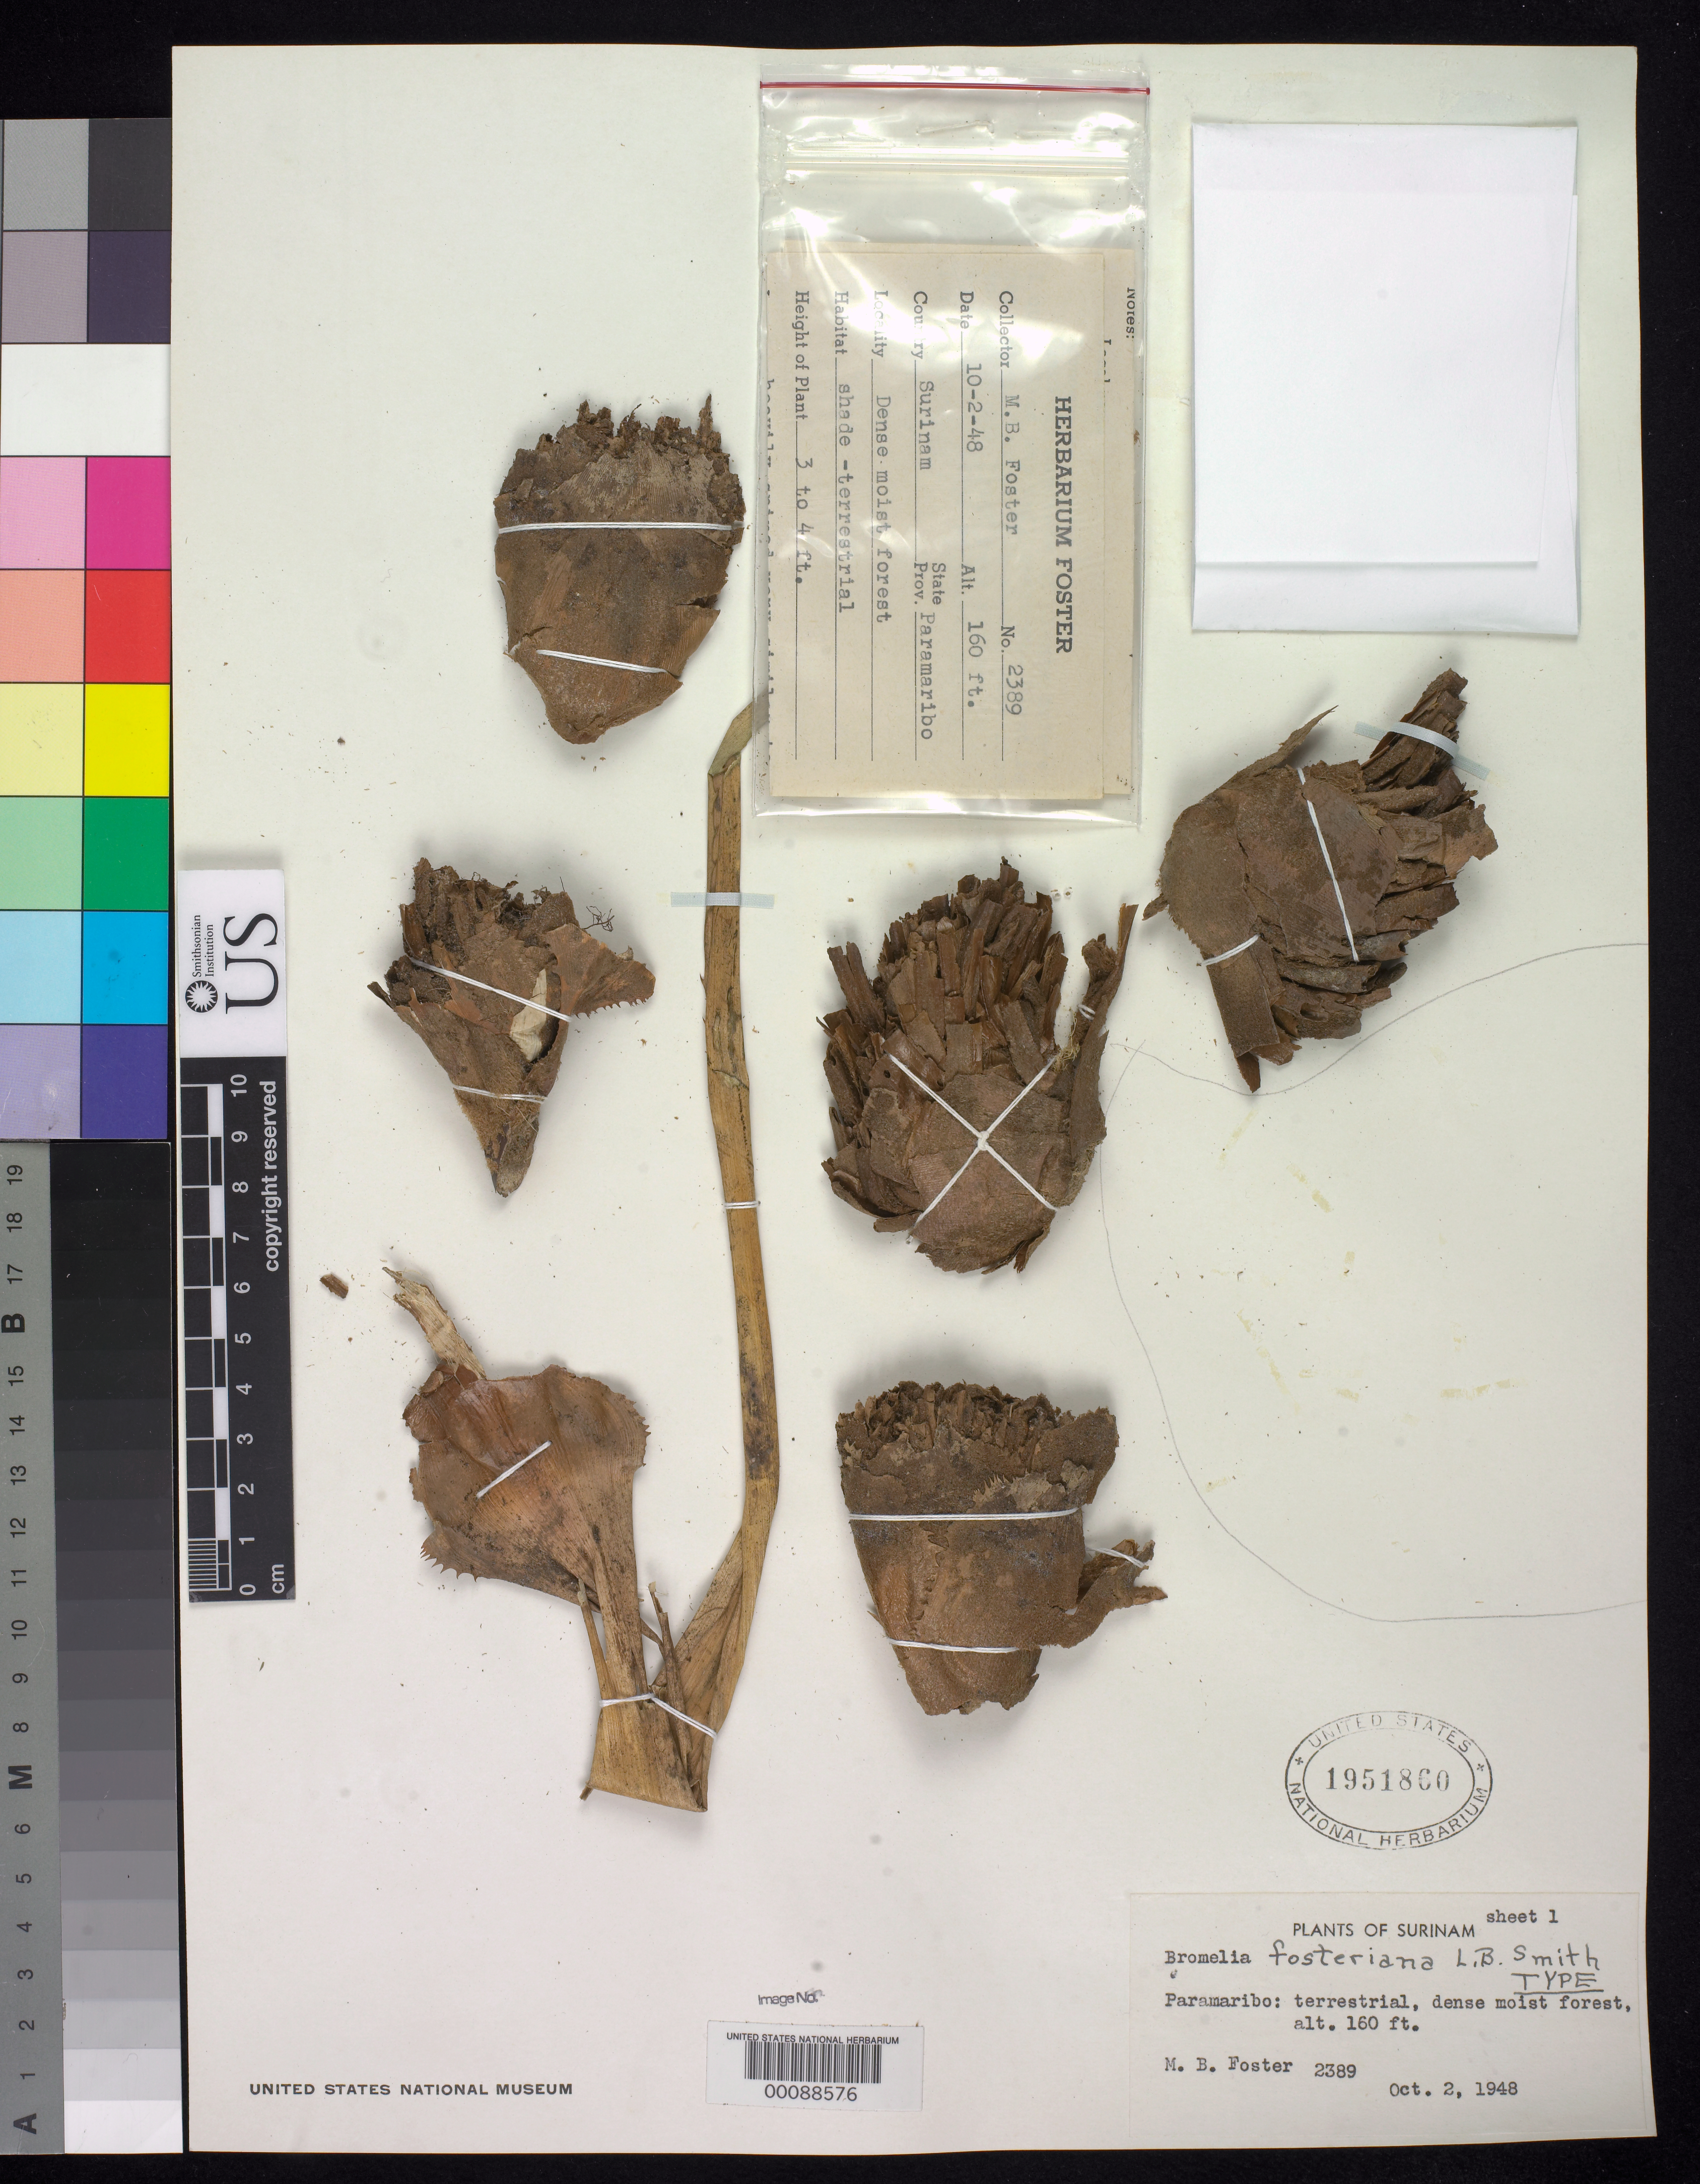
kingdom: Plantae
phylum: Tracheophyta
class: Liliopsida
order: Poales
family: Bromeliaceae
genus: Bromelia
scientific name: Bromelia fosteriana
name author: L.B. Sm.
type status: Holotype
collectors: M. B. Foster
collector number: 2389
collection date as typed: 02 Oct 1948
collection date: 1948-10-02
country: Suriname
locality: Paramaribo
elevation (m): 49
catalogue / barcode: US 1951860